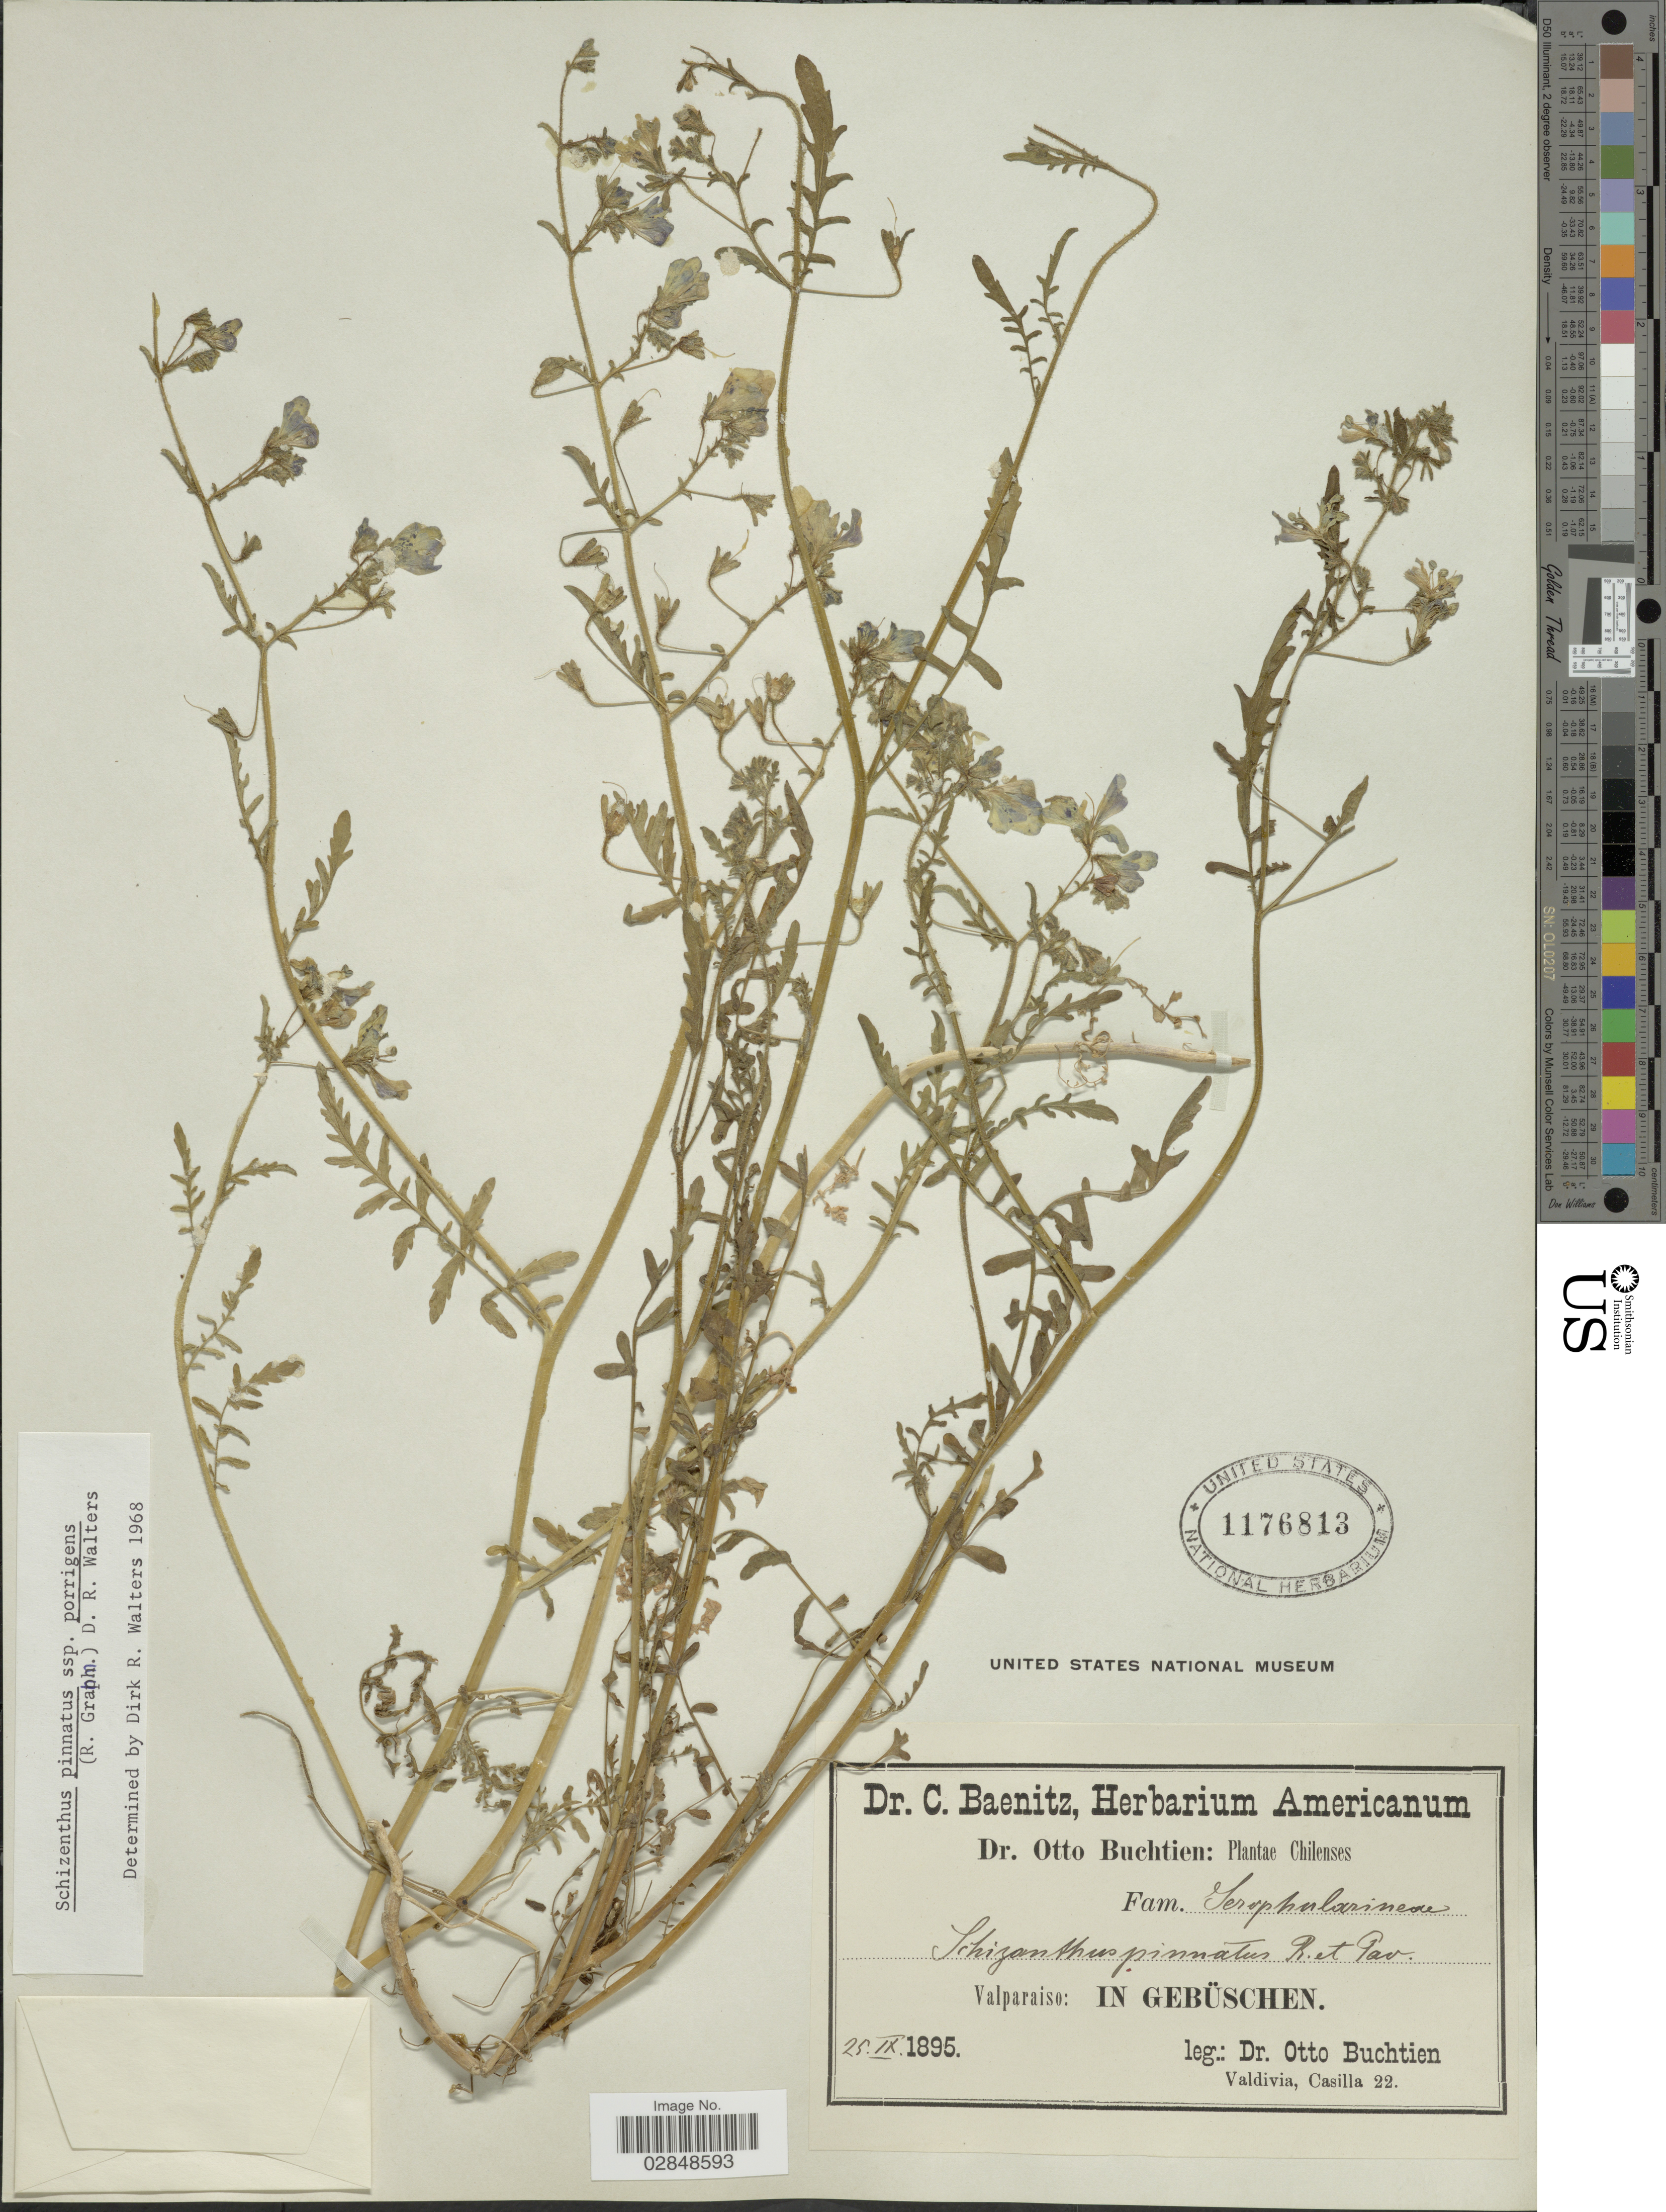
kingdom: Plantae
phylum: Tracheophyta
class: Magnoliopsida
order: Solanales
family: Solanaceae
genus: Schizanthus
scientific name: Schizanthus porrigens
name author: Graham ex Hook.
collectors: O. Buchtien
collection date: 1895-09-25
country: Chile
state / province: Valparaíso (V)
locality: In gebüschen.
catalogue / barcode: US 1176813